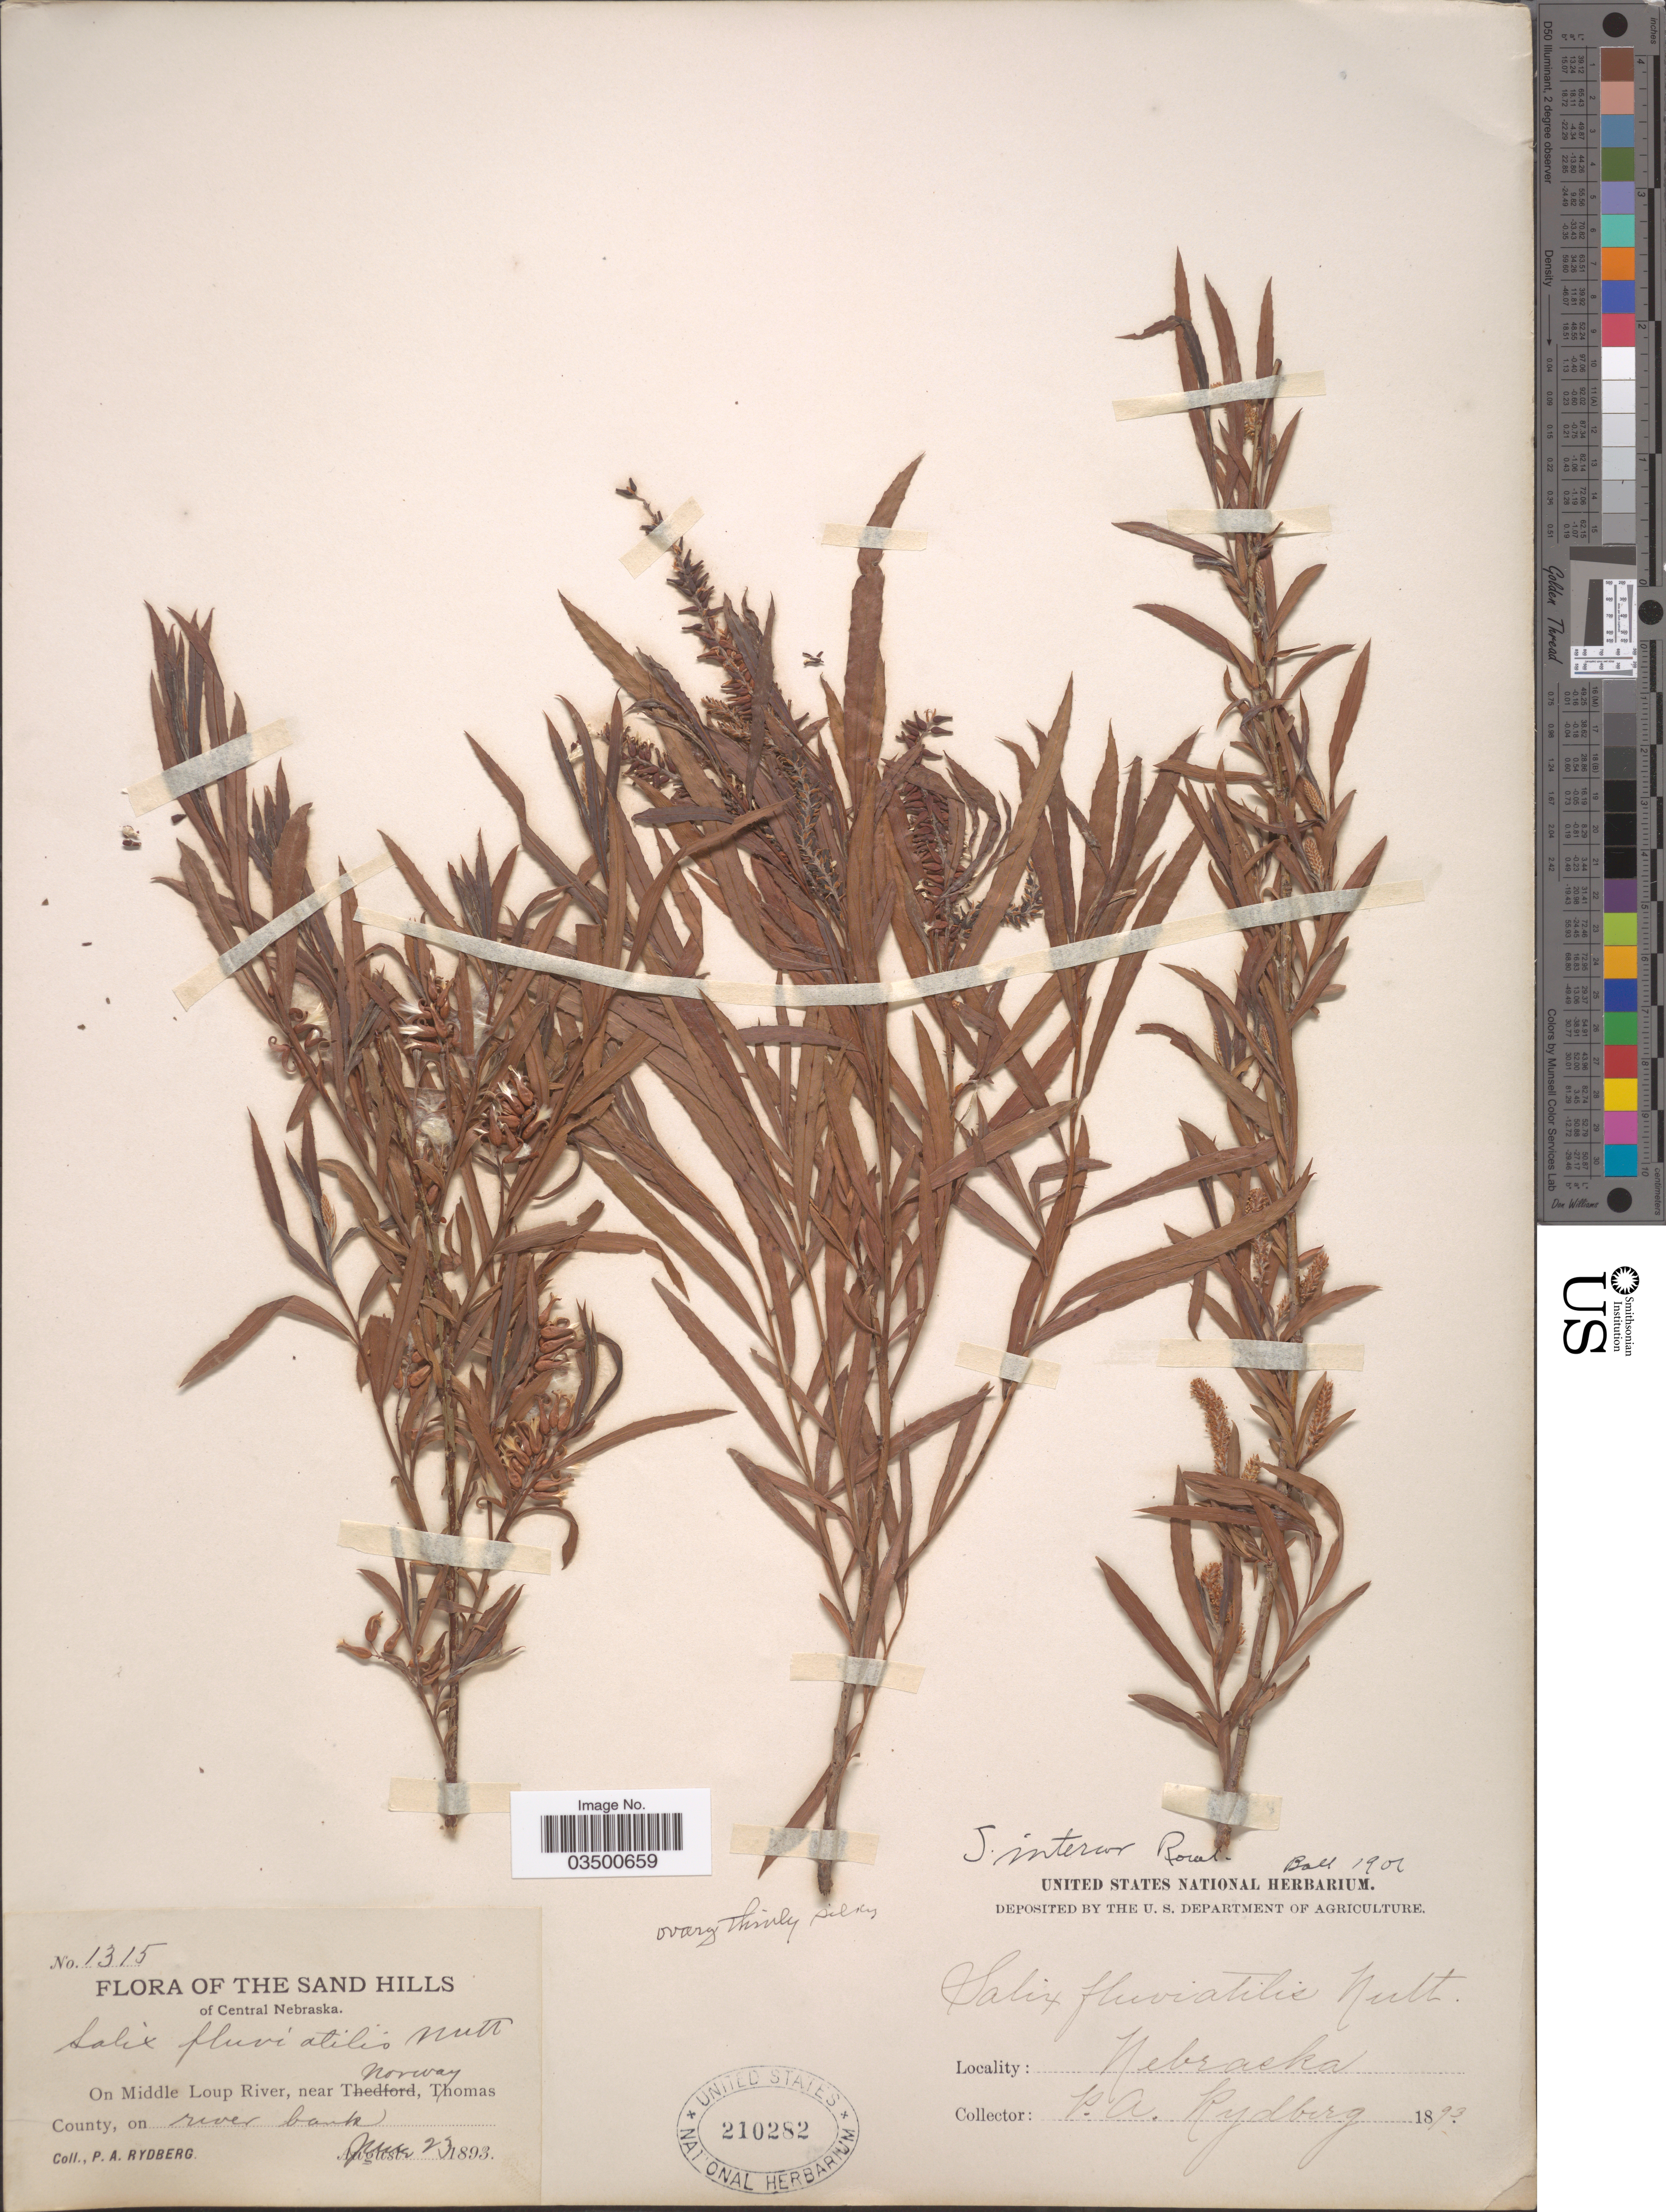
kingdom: Plantae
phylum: Tracheophyta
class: Magnoliopsida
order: Malpighiales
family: Salicaceae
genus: Salix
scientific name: Salix interior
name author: Rowlee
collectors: P. A. Rydberg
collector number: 1315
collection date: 1893-06-23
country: United States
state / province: Nebraska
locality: The Sand Hills of Central Nebraska. On Middle Loup River, near Norway, Thomas County, on river bank.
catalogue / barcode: US 210282